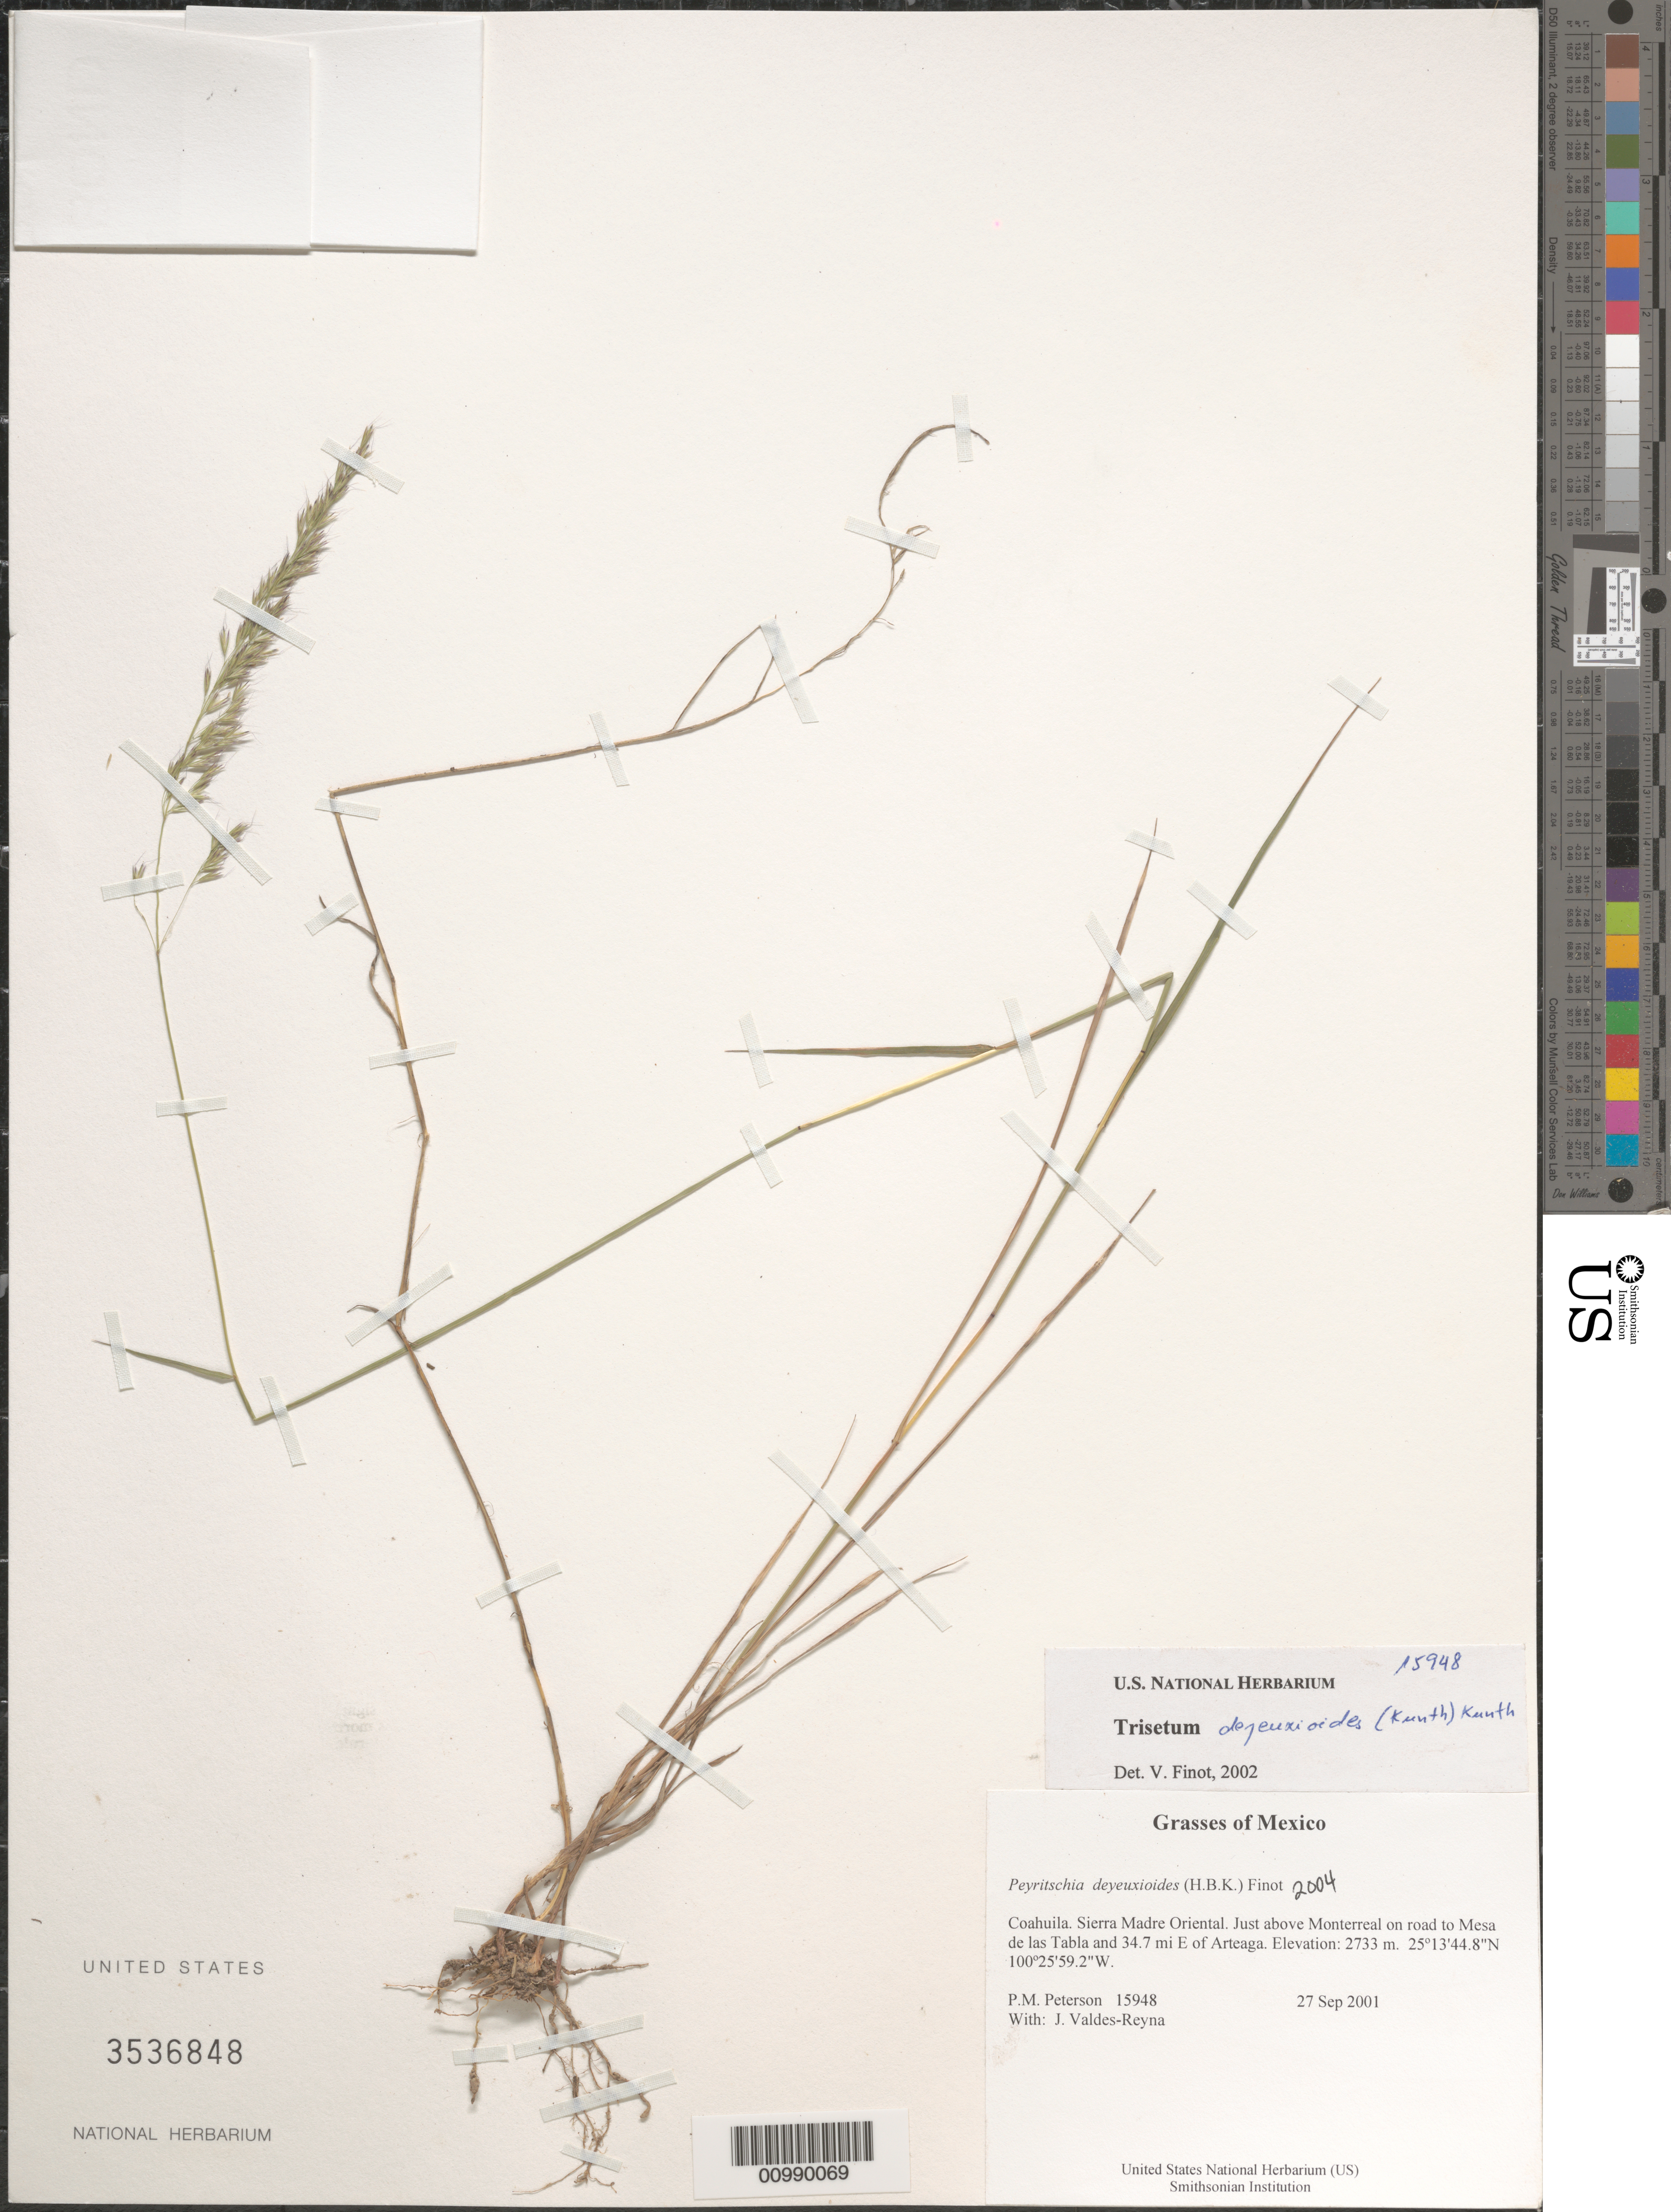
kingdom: Plantae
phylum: Tracheophyta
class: Liliopsida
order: Poales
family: Poaceae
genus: Peyritschia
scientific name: Peyritschia deyeuxioides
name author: (Kunth) Finot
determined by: Finot, V. L.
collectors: P. M. Peterson & J. Valdés-Reyna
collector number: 15948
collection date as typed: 27 Sep 2001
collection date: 2001-09-27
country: Mexico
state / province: Coahuila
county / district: Sierra Madre Oriental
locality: Just above Monterreal on road to Mesa de las Tabla and 34.7 mi E of Arteaga.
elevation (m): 2733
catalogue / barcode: US 3536848